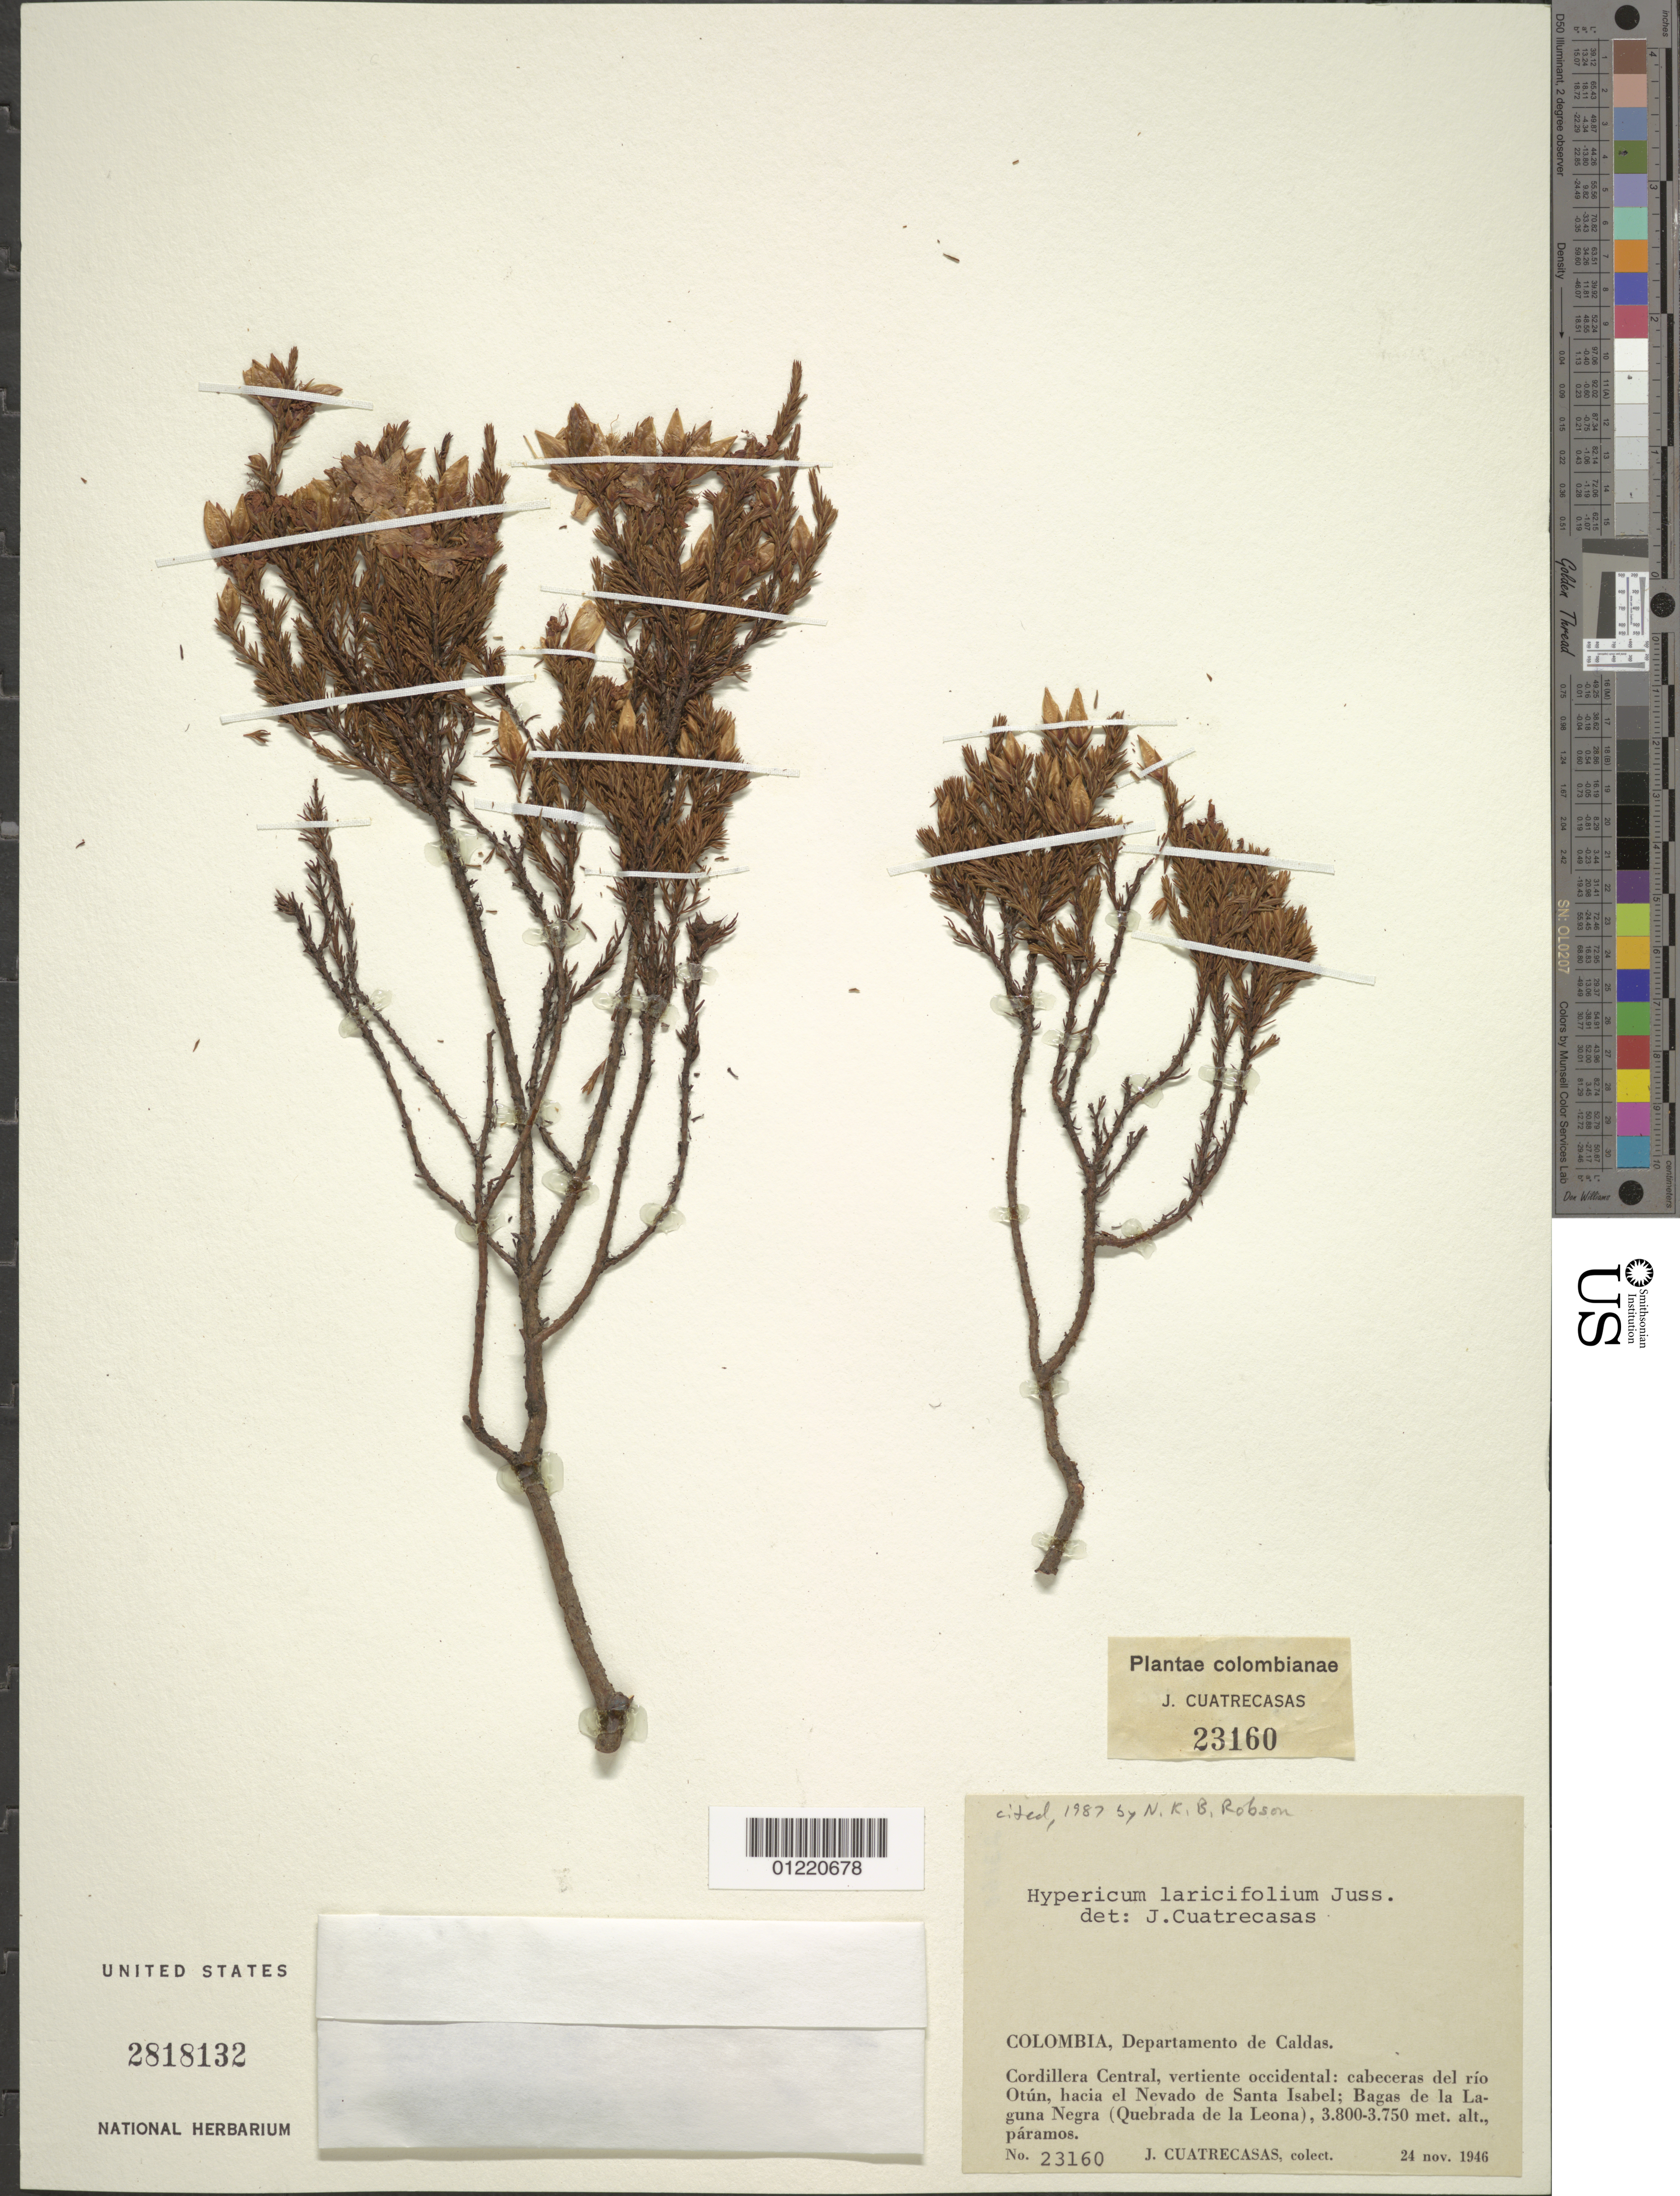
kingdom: Plantae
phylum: Tracheophyta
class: Magnoliopsida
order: Malpighiales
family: Hypericaceae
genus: Hypericum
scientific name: Hypericum laricifolium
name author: Juss.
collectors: J. Cuatrecasas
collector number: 23160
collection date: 1946-11-24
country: Colombia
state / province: Caldas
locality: Cordillera Central, vertiente occidental: cabeceras del rio Otun, hacia el Nevado de Santa Isabel; Bagas de la Laguna Negra (Quebrada de la Leona)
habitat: Paramos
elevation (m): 3750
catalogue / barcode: US 2818132